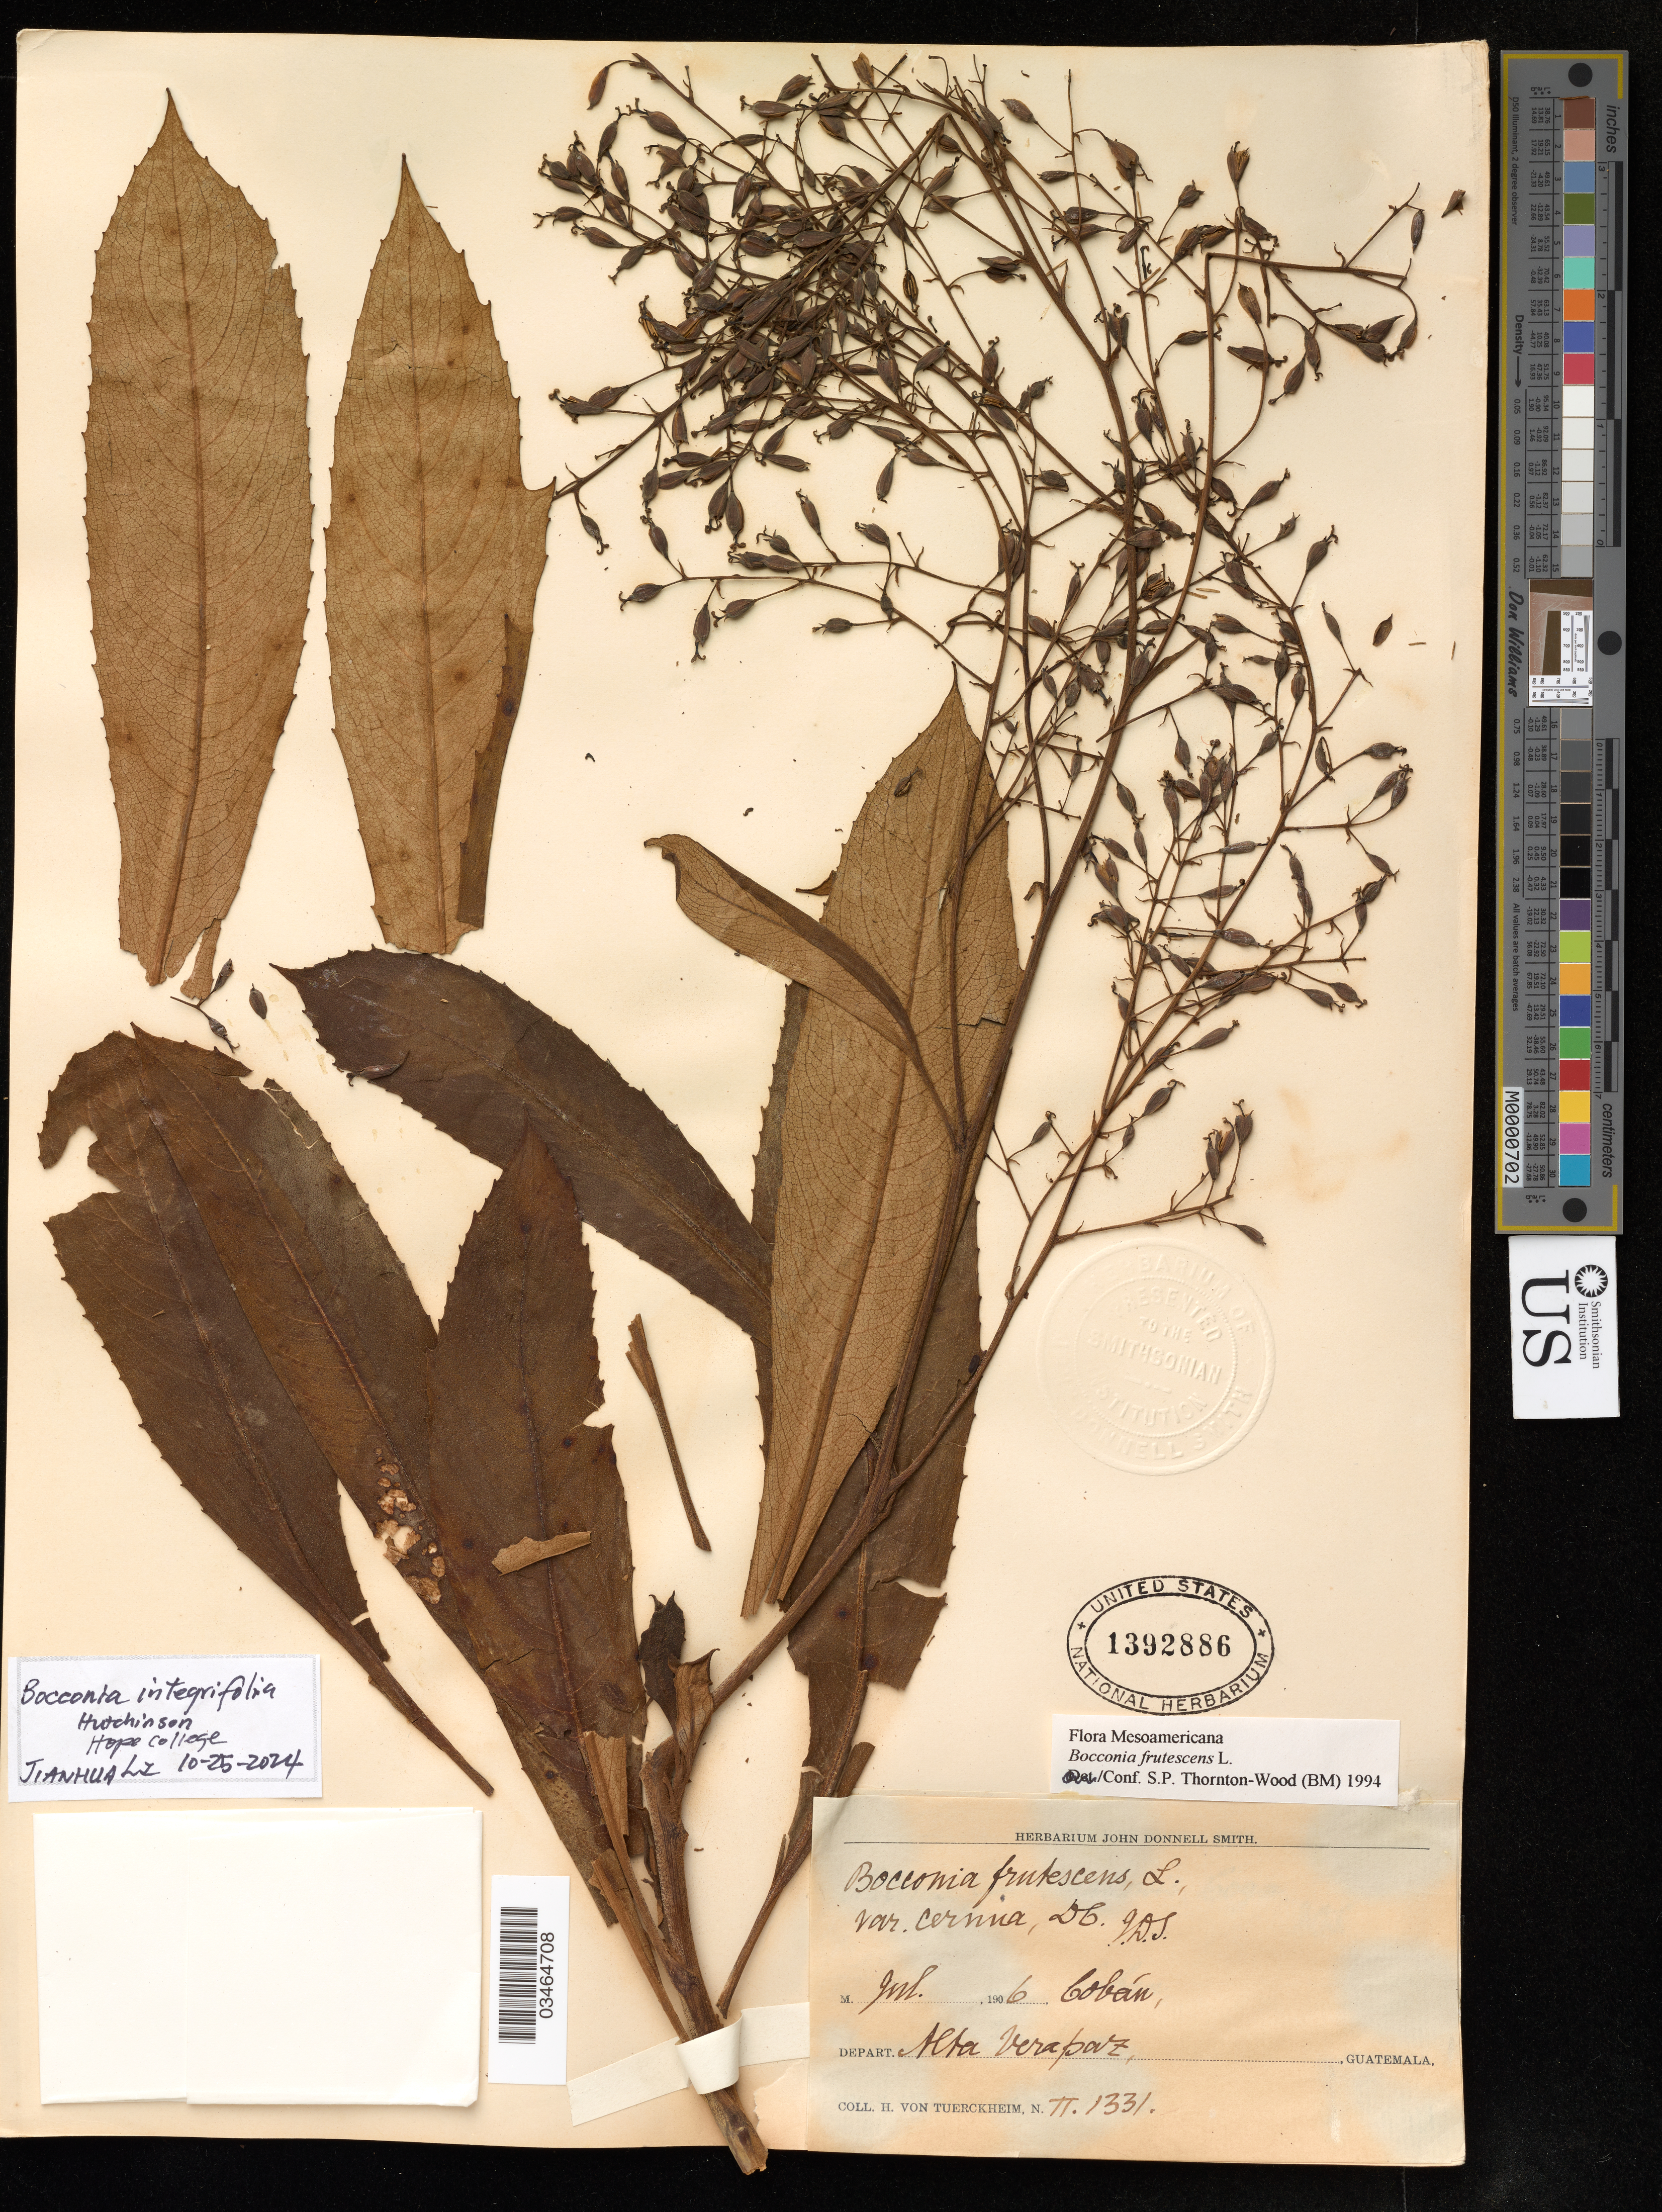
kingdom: Plantae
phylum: Tracheophyta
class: Magnoliopsida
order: Ranunculales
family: Papaveraceae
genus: Bocconia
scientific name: Bocconia integrifolia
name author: Bonpl.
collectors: H. von Tuerckheim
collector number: TT1331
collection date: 1906-07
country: Guatemala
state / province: Alta Verapaz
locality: Coban.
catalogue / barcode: US 1392886